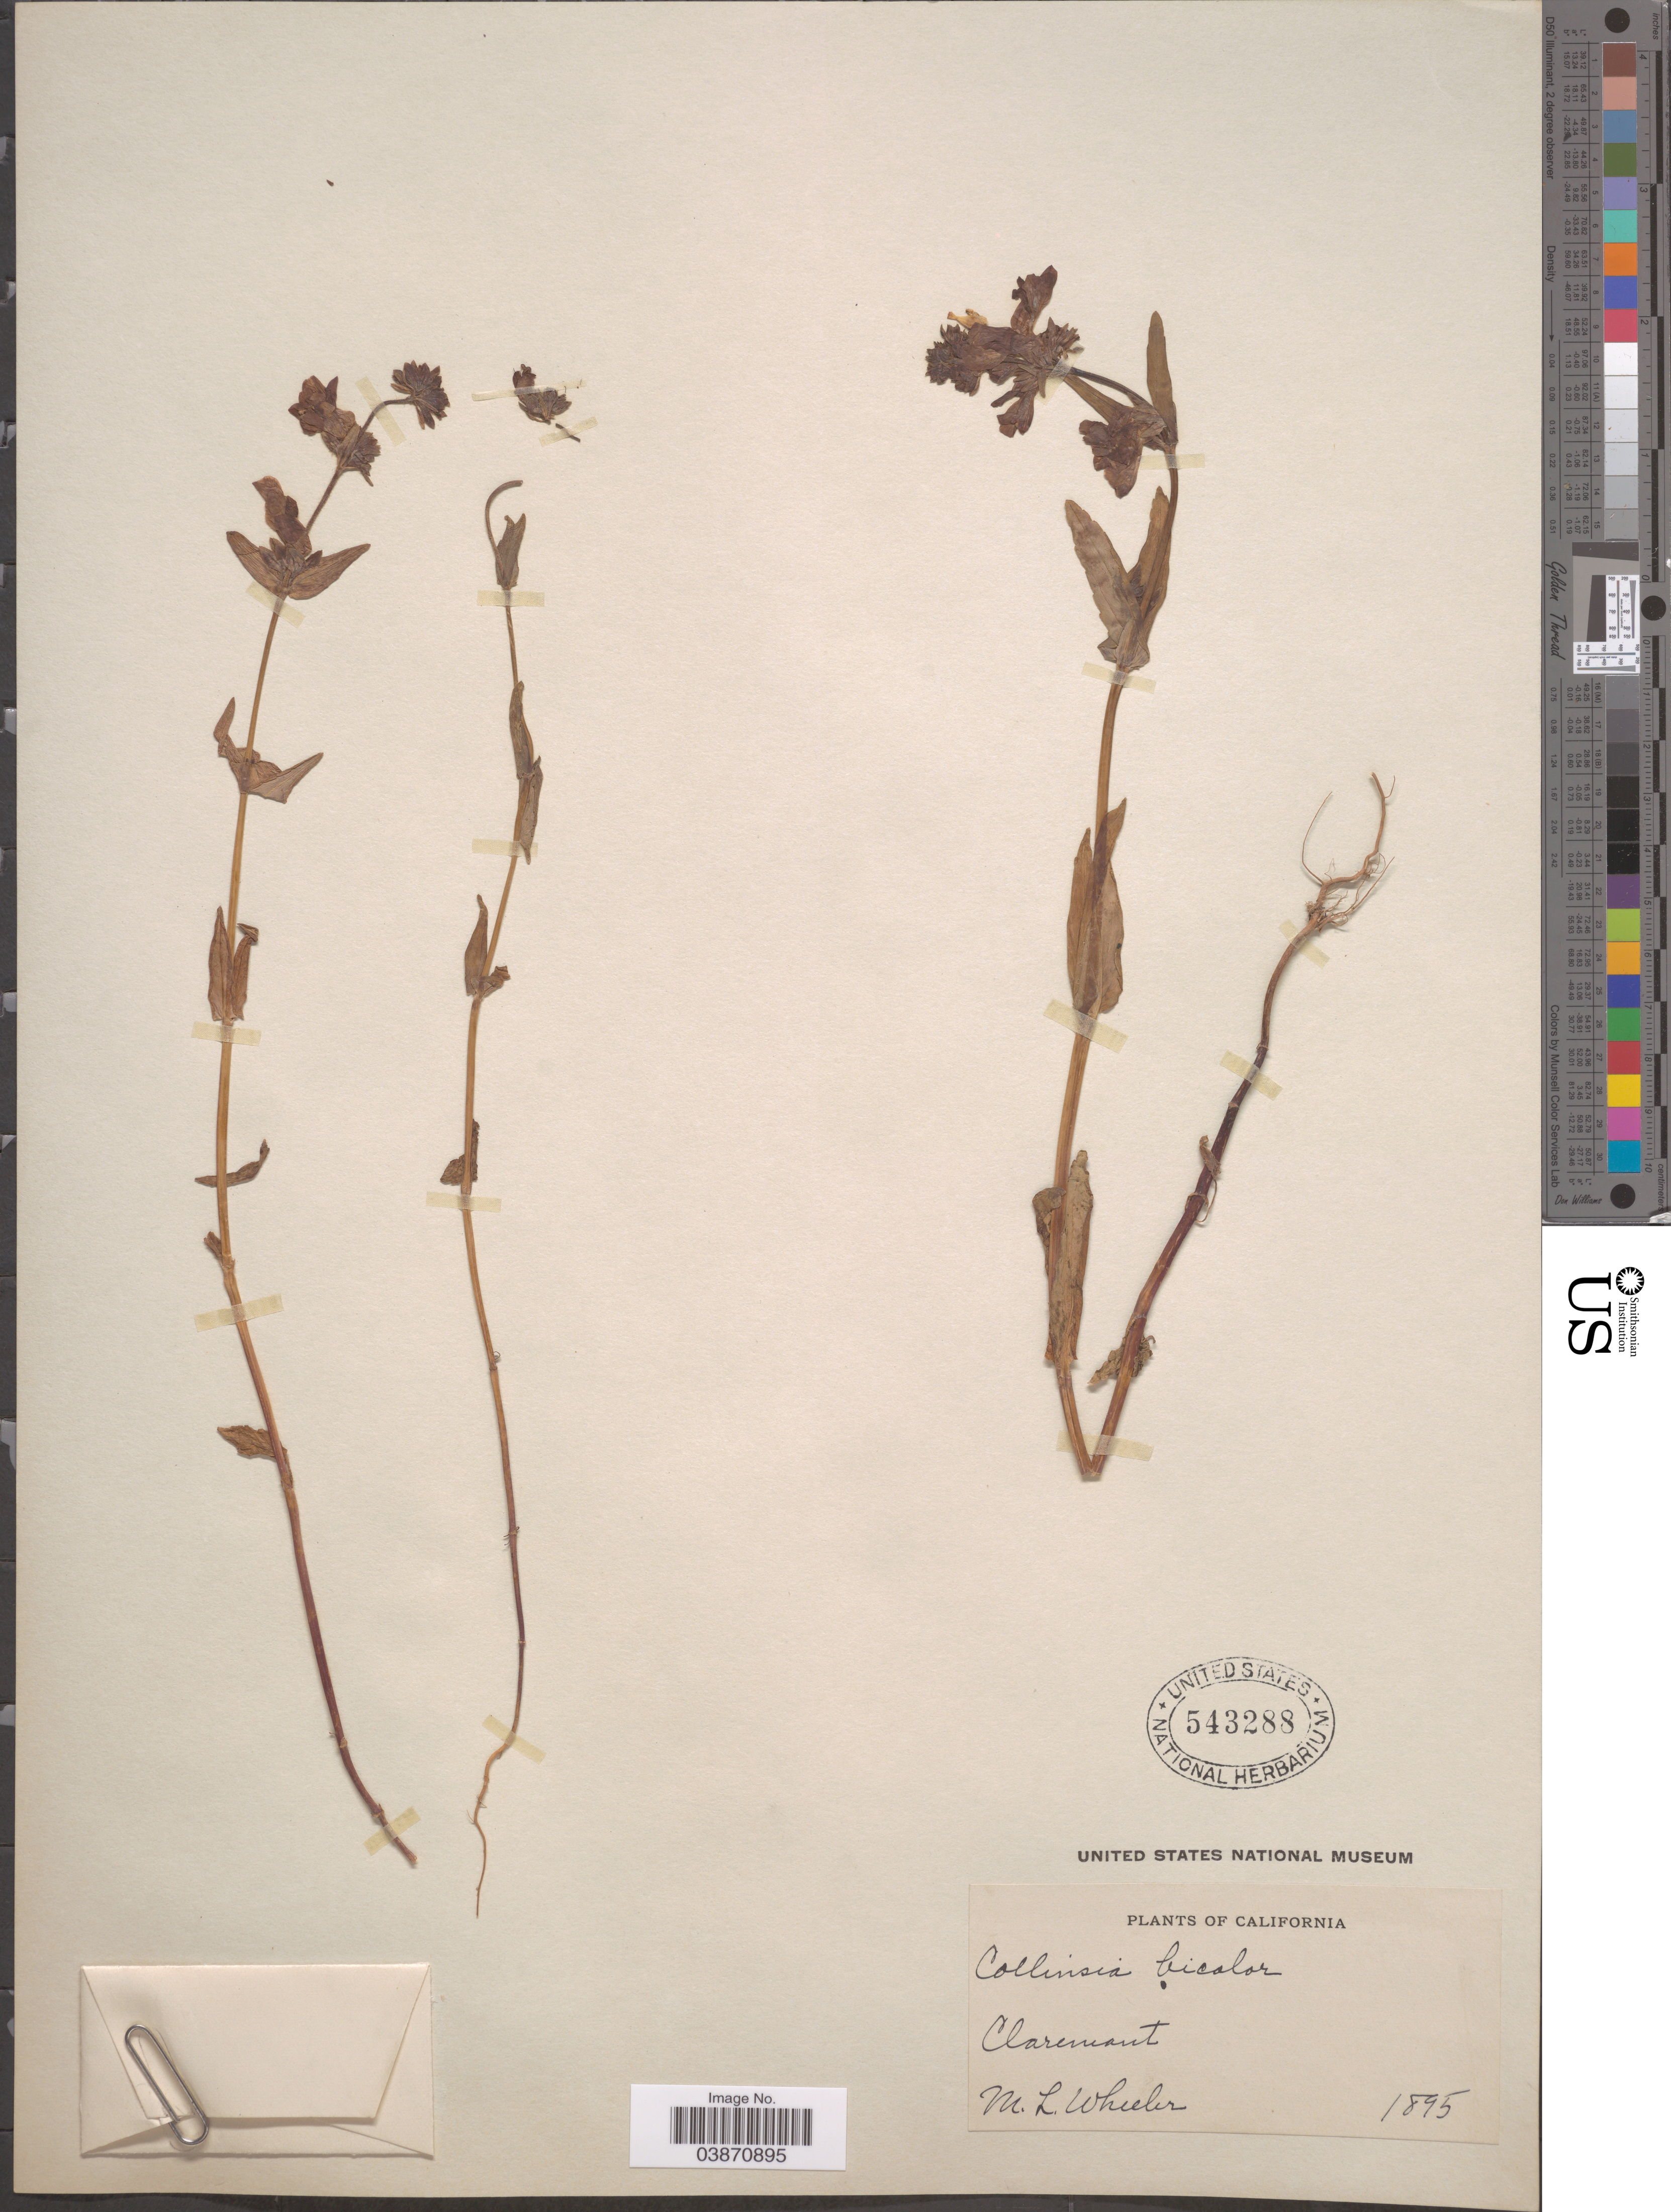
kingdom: Plantae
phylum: Tracheophyta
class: Magnoliopsida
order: Lamiales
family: Plantaginaceae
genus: Collinsia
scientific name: Collinsia bicolor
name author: Raf.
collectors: M. Wheeler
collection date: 1895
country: United States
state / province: California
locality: Claremont.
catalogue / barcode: US 543288